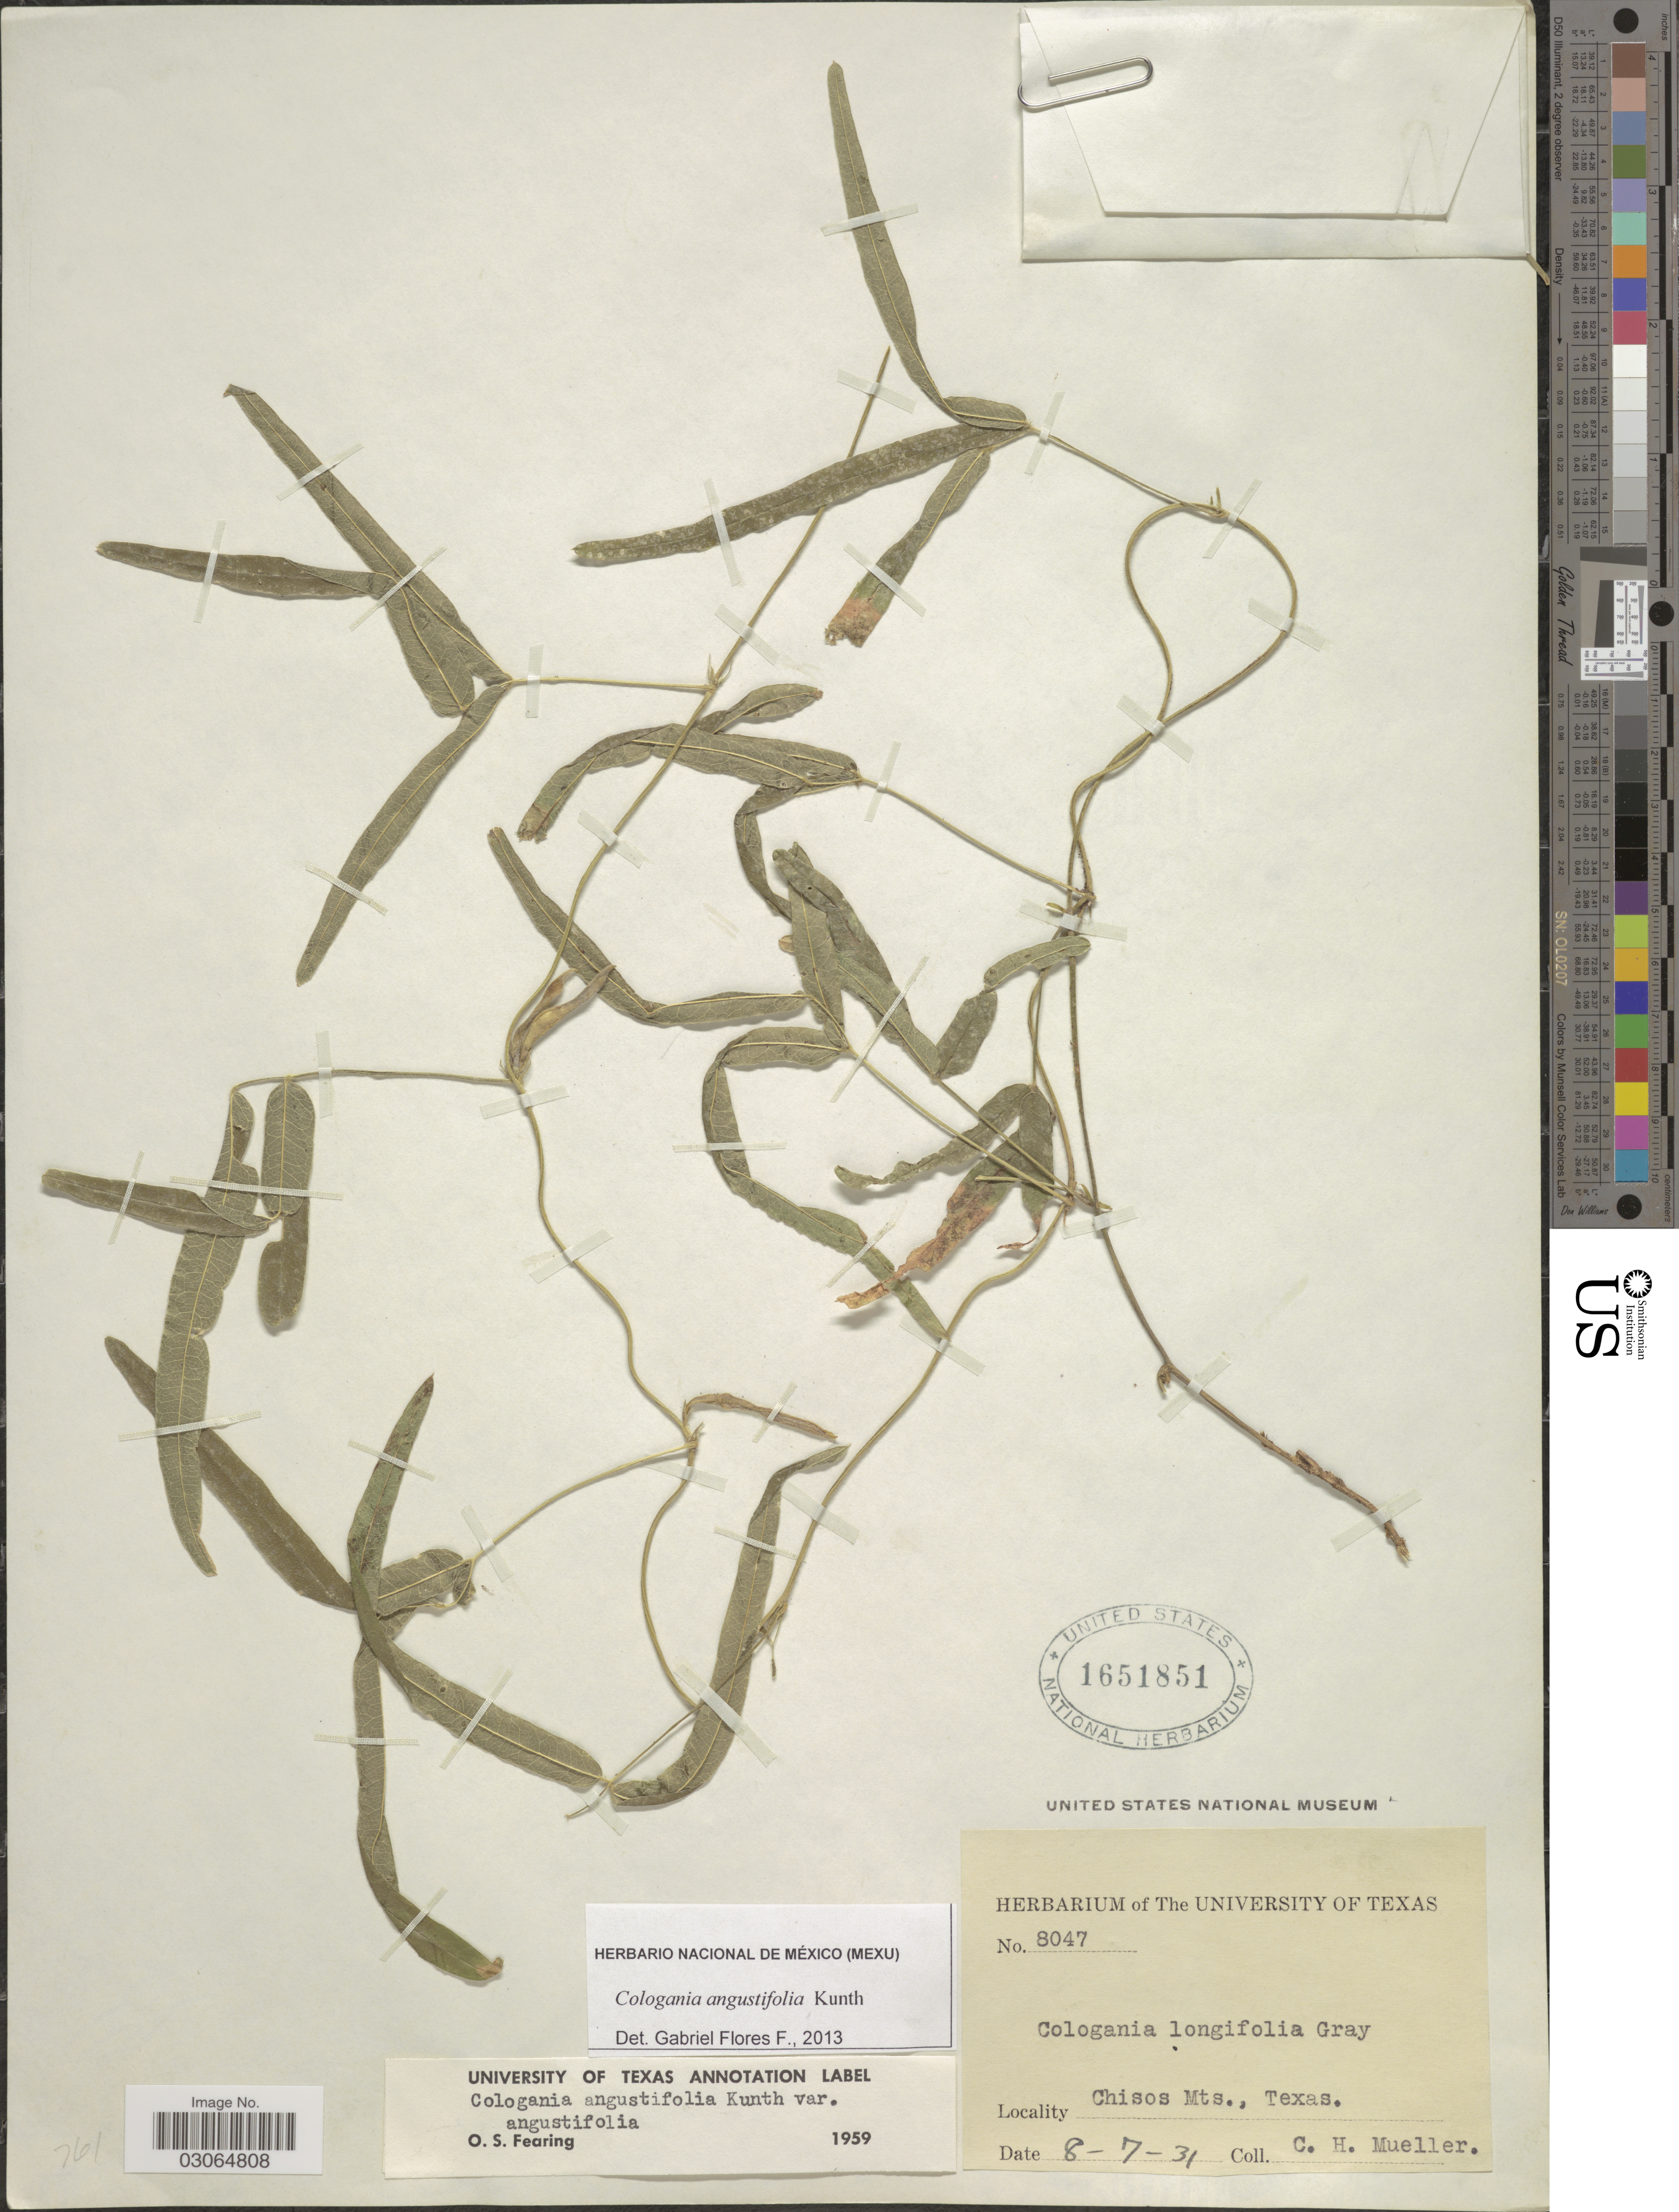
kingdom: Plantae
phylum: Tracheophyta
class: Magnoliopsida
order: Fabales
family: Fabaceae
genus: Cologania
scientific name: Cologania angustifolia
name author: Kunth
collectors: C. H. Mueller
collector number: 8047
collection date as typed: Transcribed d/m/y: 7/8/31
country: United States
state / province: Texas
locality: Chisos Mts.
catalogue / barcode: US 1651851